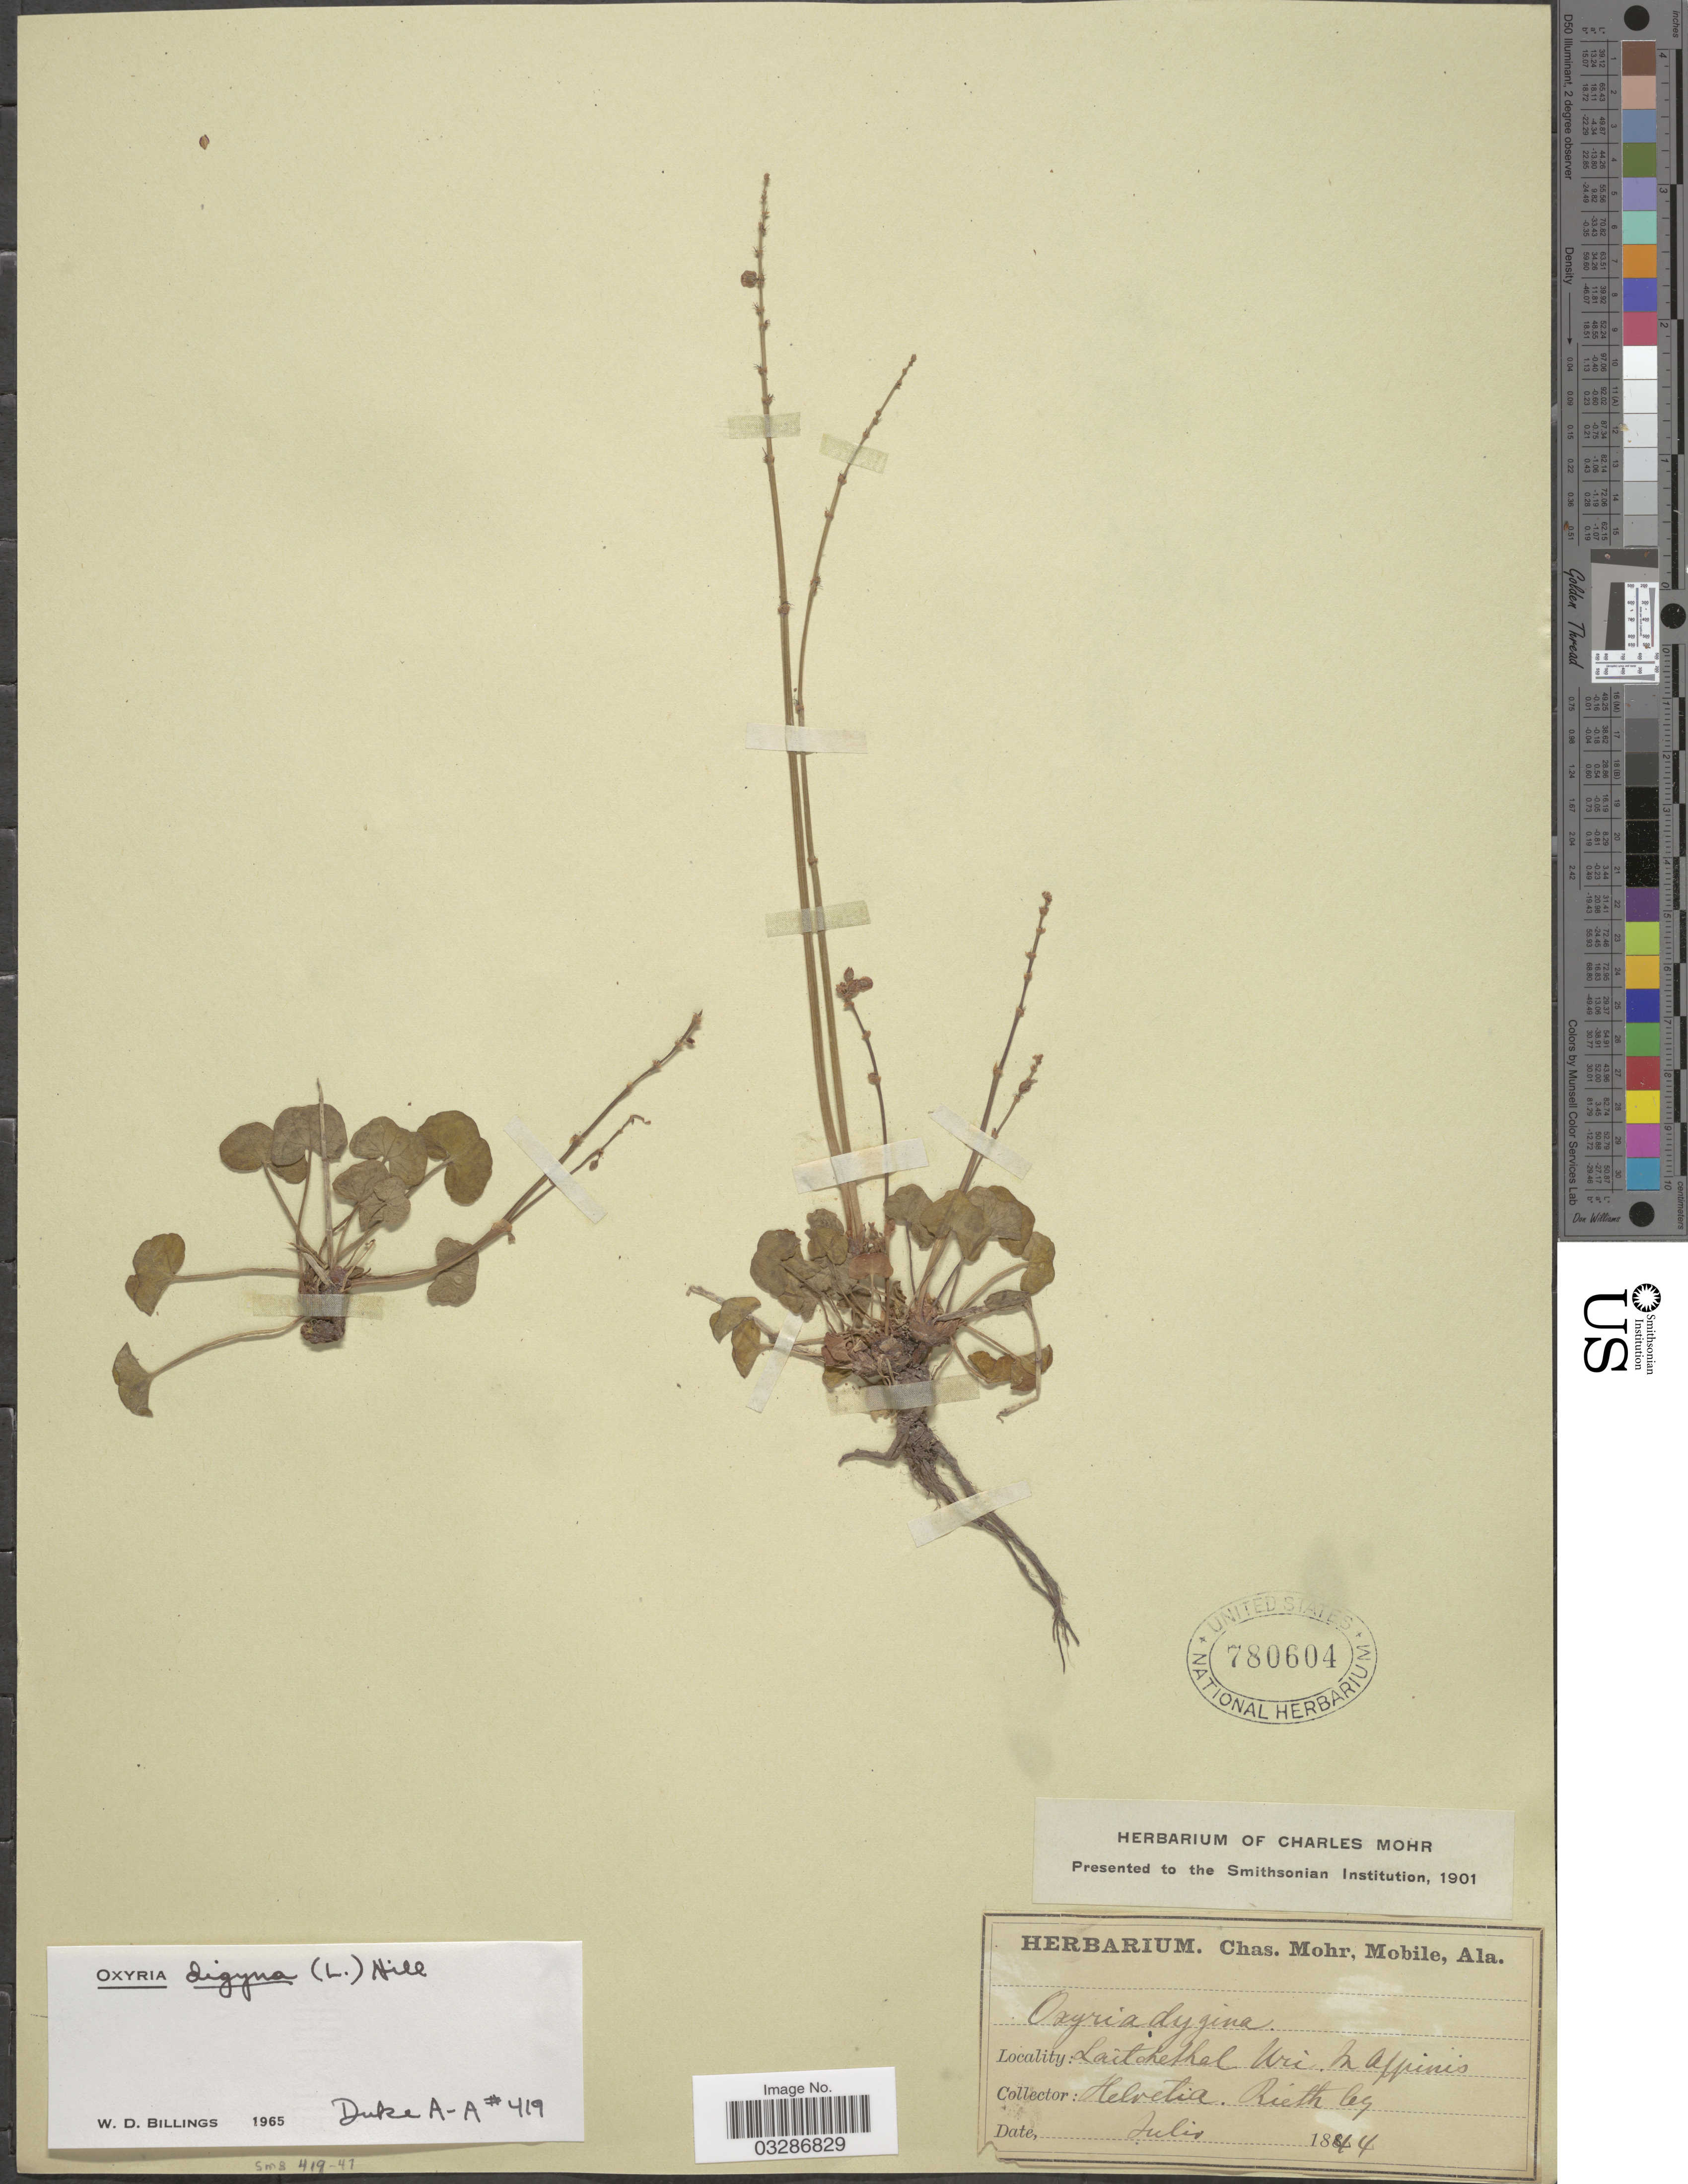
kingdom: Plantae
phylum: Tracheophyta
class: Magnoliopsida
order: Caryophyllales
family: Polygonaceae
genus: Oxyria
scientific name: Oxyria digyna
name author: (L.) Hill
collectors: -. Rieth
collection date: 1844-07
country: Switzerland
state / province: Uri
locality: Laitchethal Uri. In alpinis Helvetia.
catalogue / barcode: US 780604